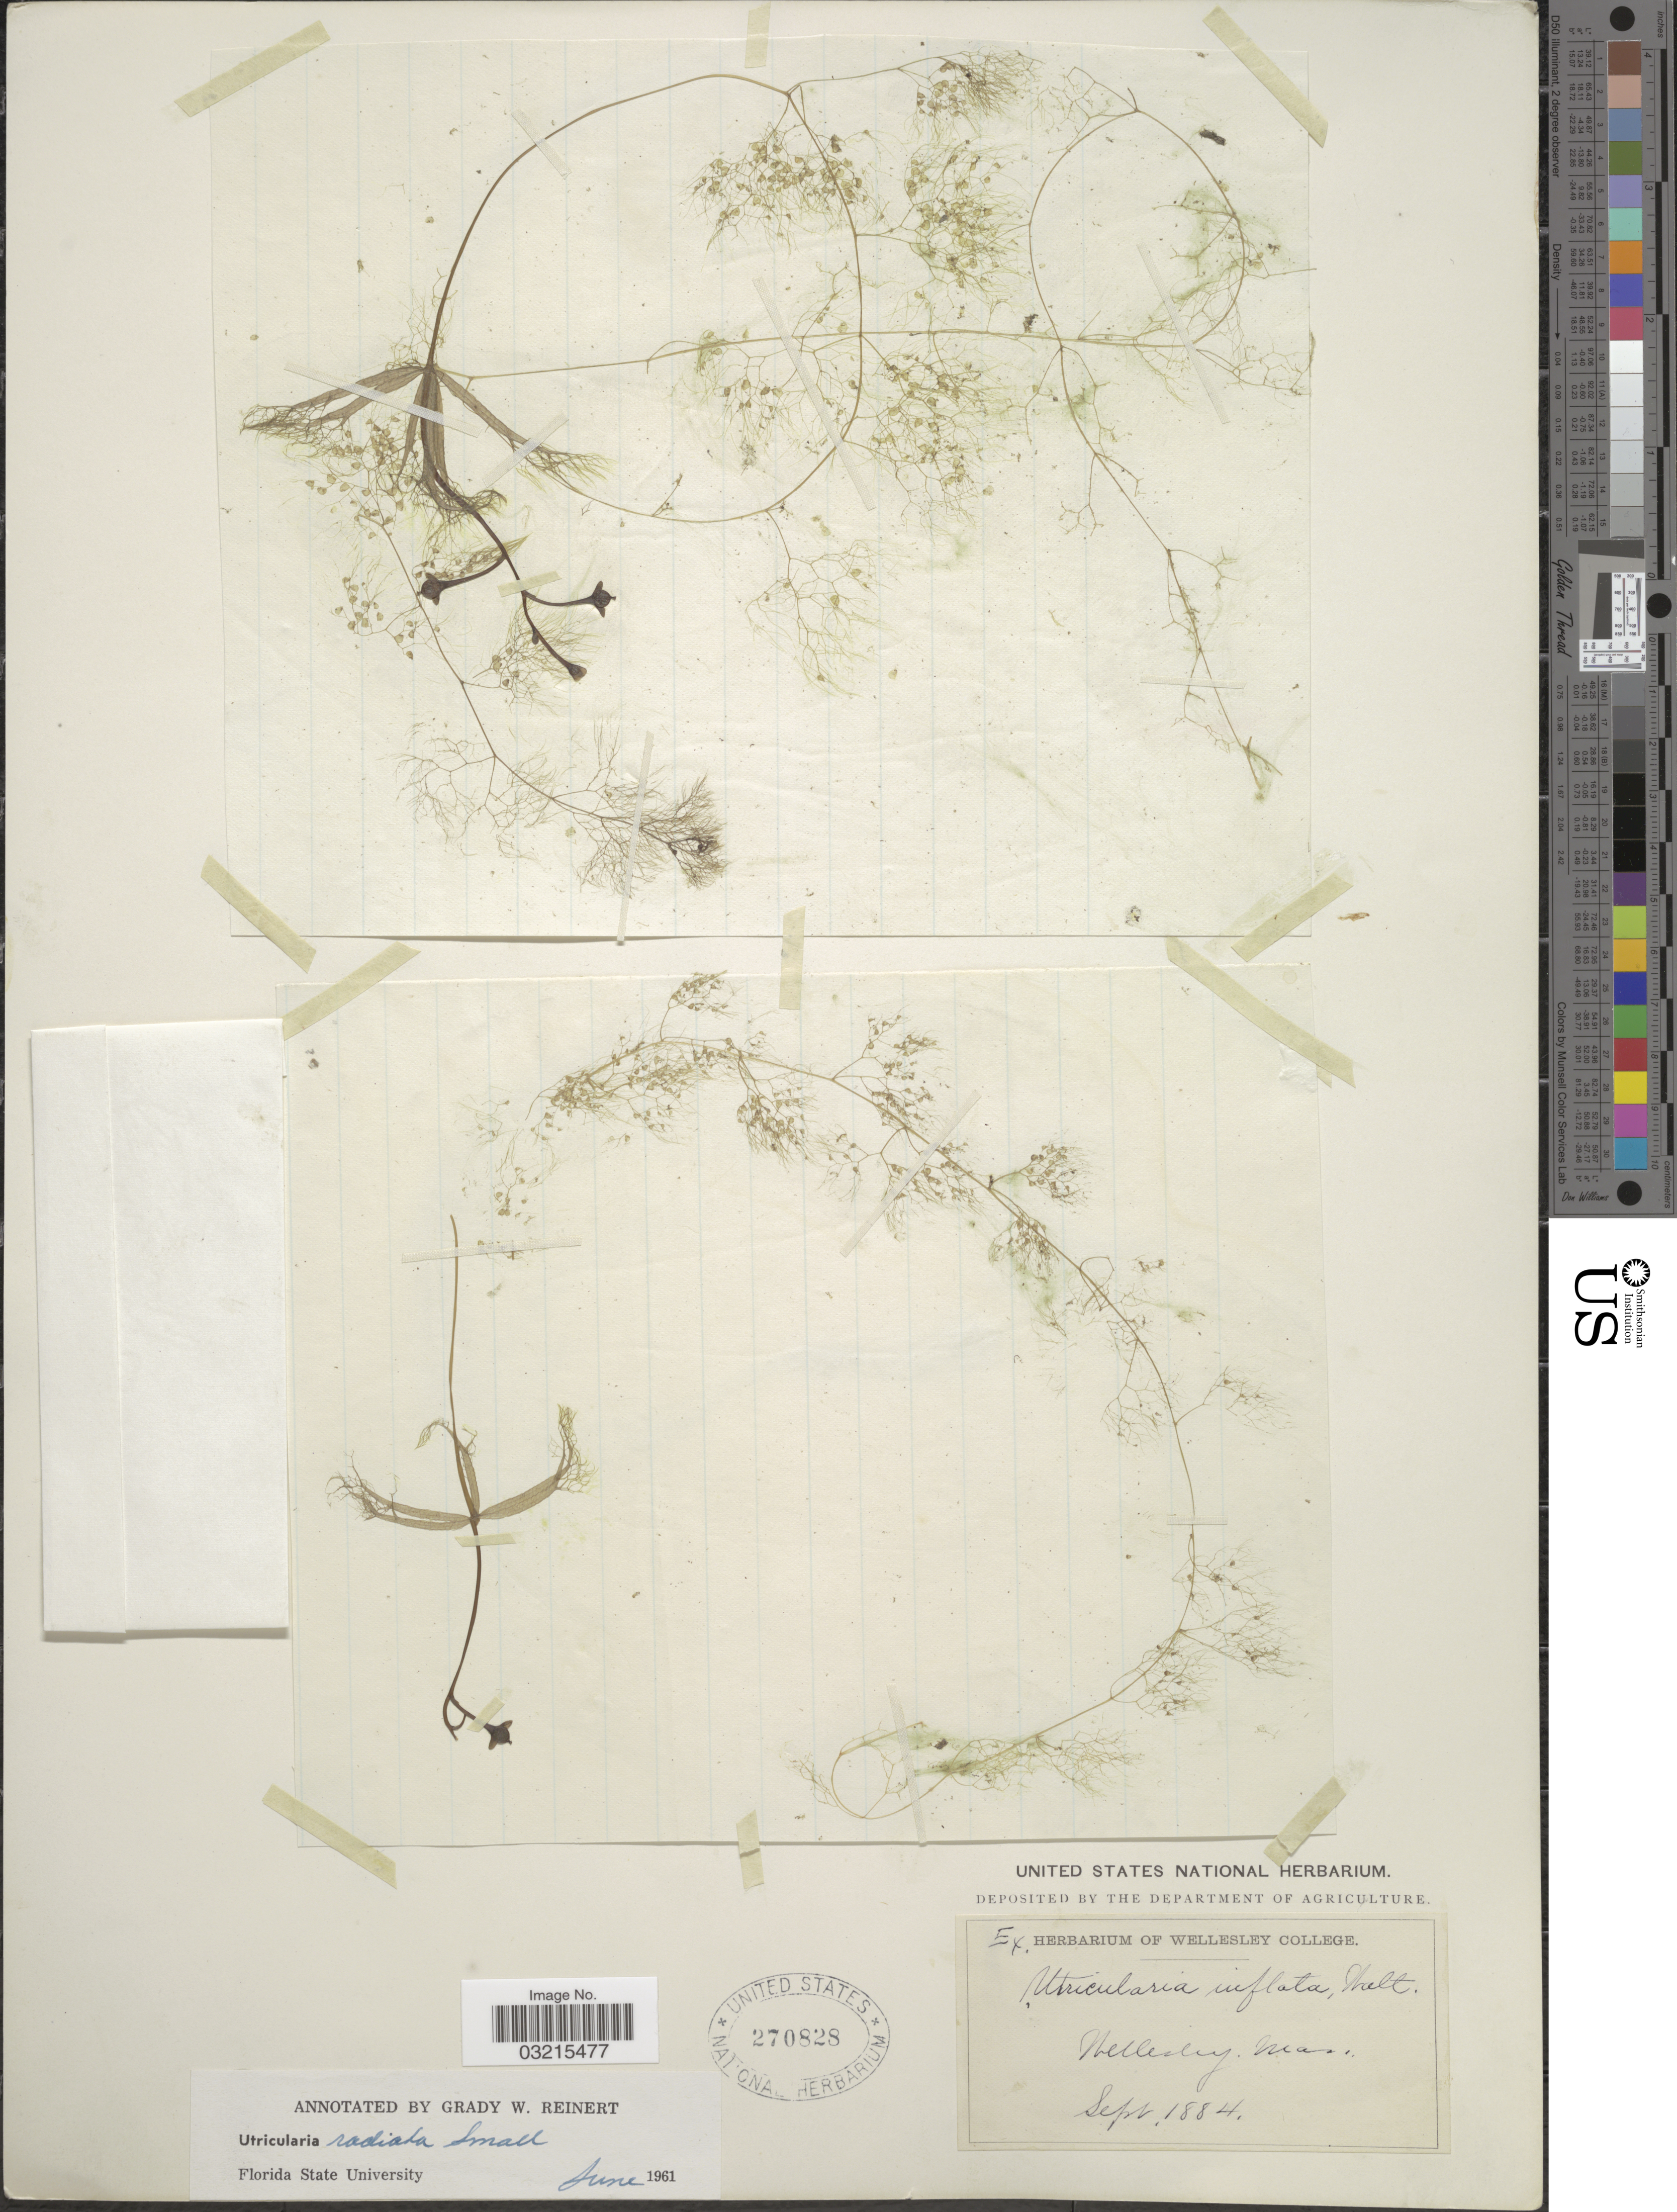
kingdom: Plantae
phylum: Tracheophyta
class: Magnoliopsida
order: Lamiales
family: Lentibulariaceae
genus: Utricularia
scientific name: Utricularia radiata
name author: Small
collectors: ex herb. Wellesley College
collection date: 1884-09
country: United States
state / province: Massachusetts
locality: Wellesley.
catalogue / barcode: US 270828